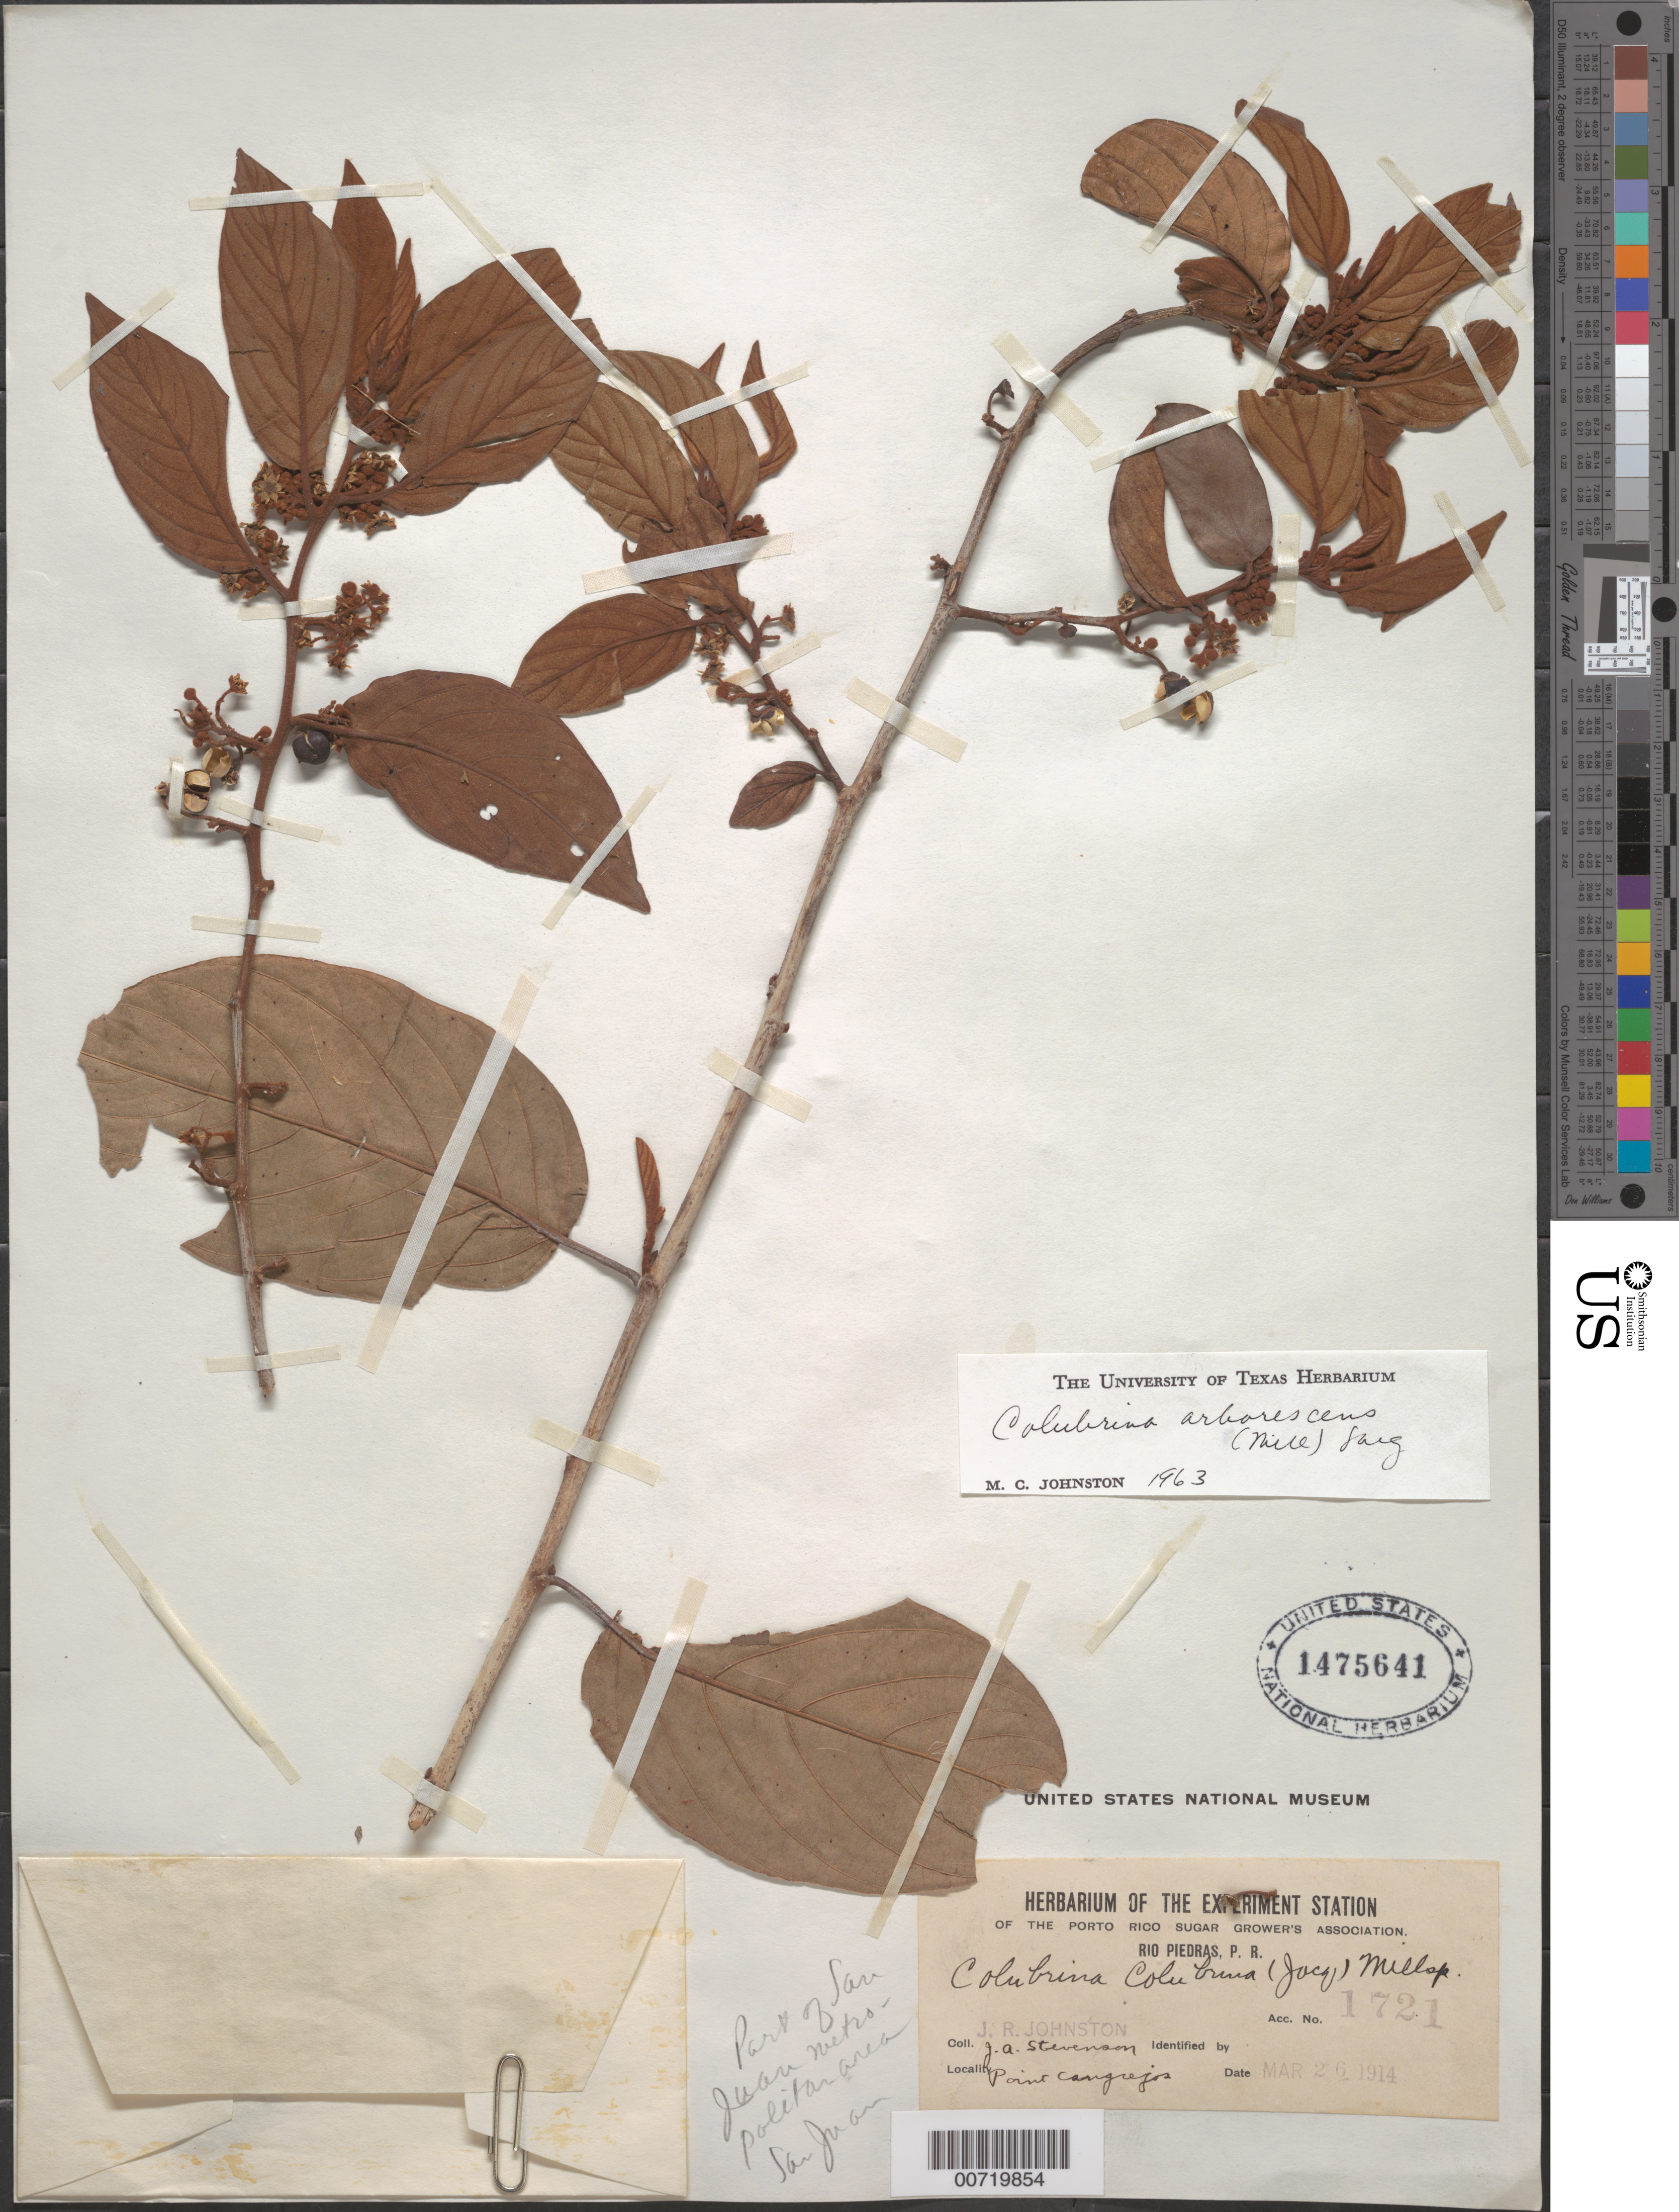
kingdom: Plantae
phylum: Tracheophyta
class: Magnoliopsida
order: Rosales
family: Rhamnaceae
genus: Colubrina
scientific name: Colubrina arborescens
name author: (Mill.) Sarg.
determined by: Johnston, Marshall C.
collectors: J. Johnston & J. A. Stevenson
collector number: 1721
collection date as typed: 26 Mar 1914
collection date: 1914-03-26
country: Puerto Rico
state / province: Carolina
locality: Point Cangrejos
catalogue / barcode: US 1475641